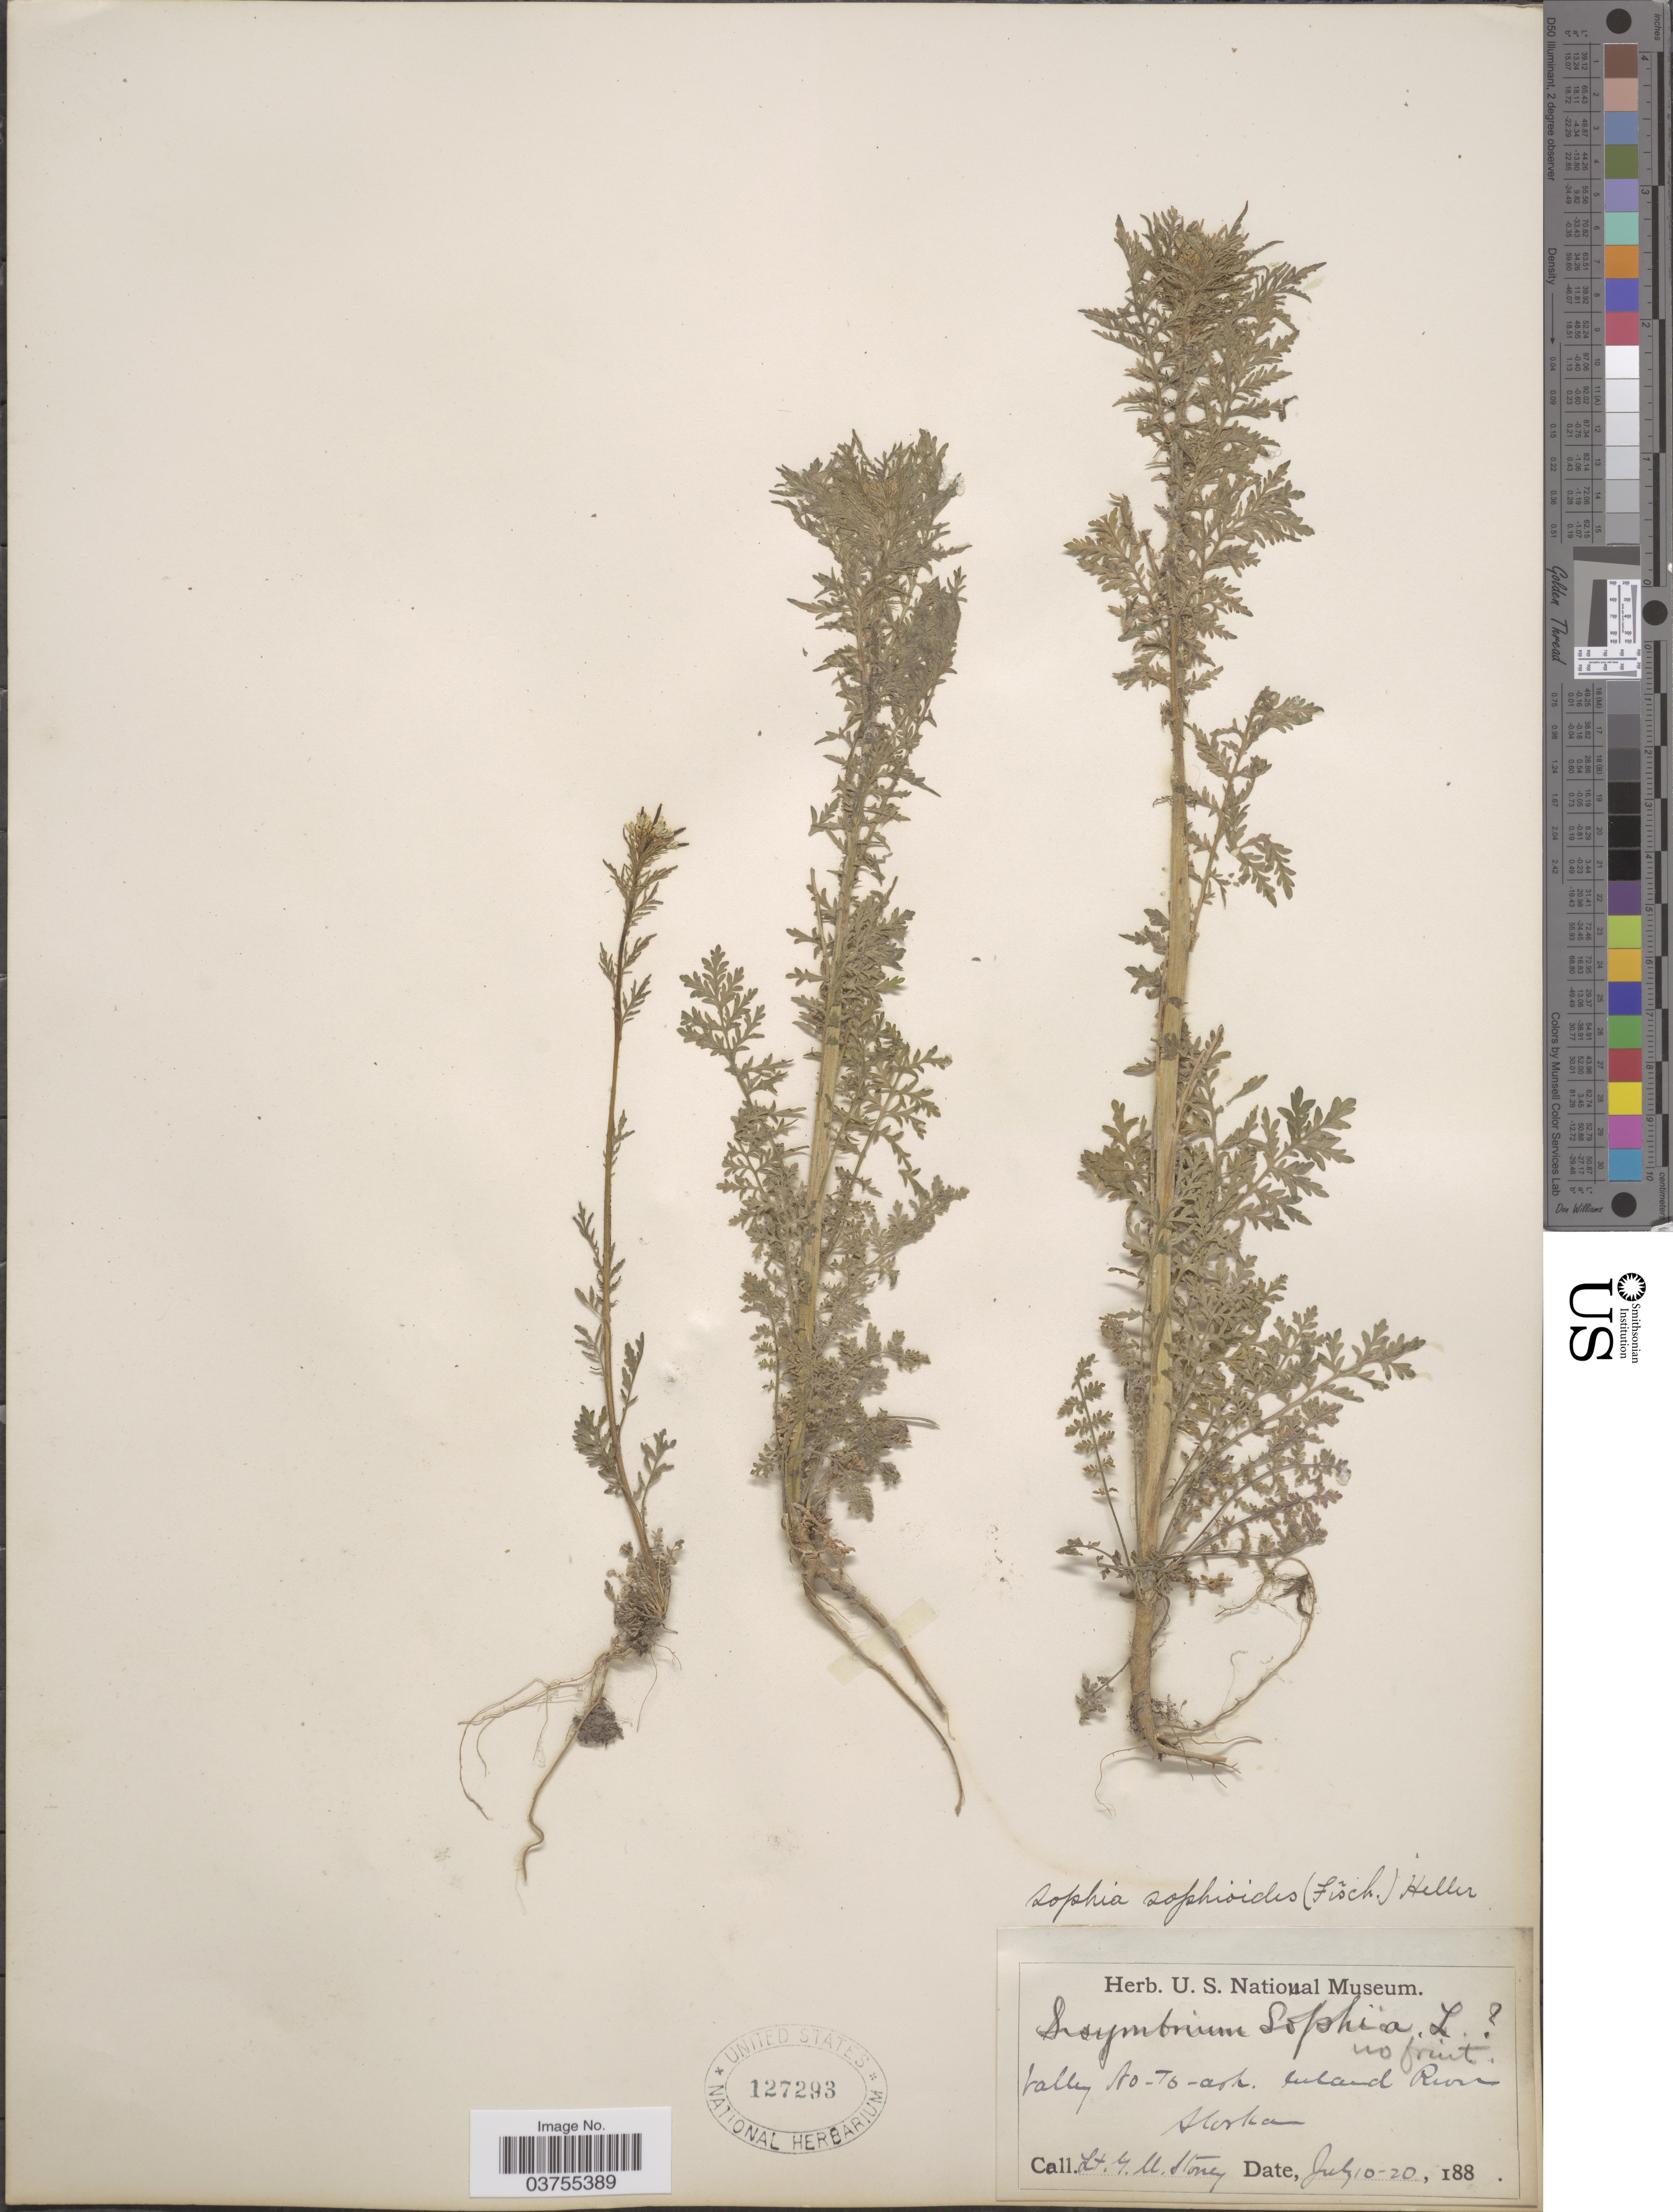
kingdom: Plantae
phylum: Tracheophyta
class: Magnoliopsida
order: Brassicales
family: Brassicaceae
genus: Descurainia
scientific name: Descurainia sophioides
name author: (Fisch.) O.E. Schultz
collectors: G. Stoney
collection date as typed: July 10-20, 188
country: United States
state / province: Alaska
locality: Valley No-to-ark. Inland River.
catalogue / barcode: US 127293